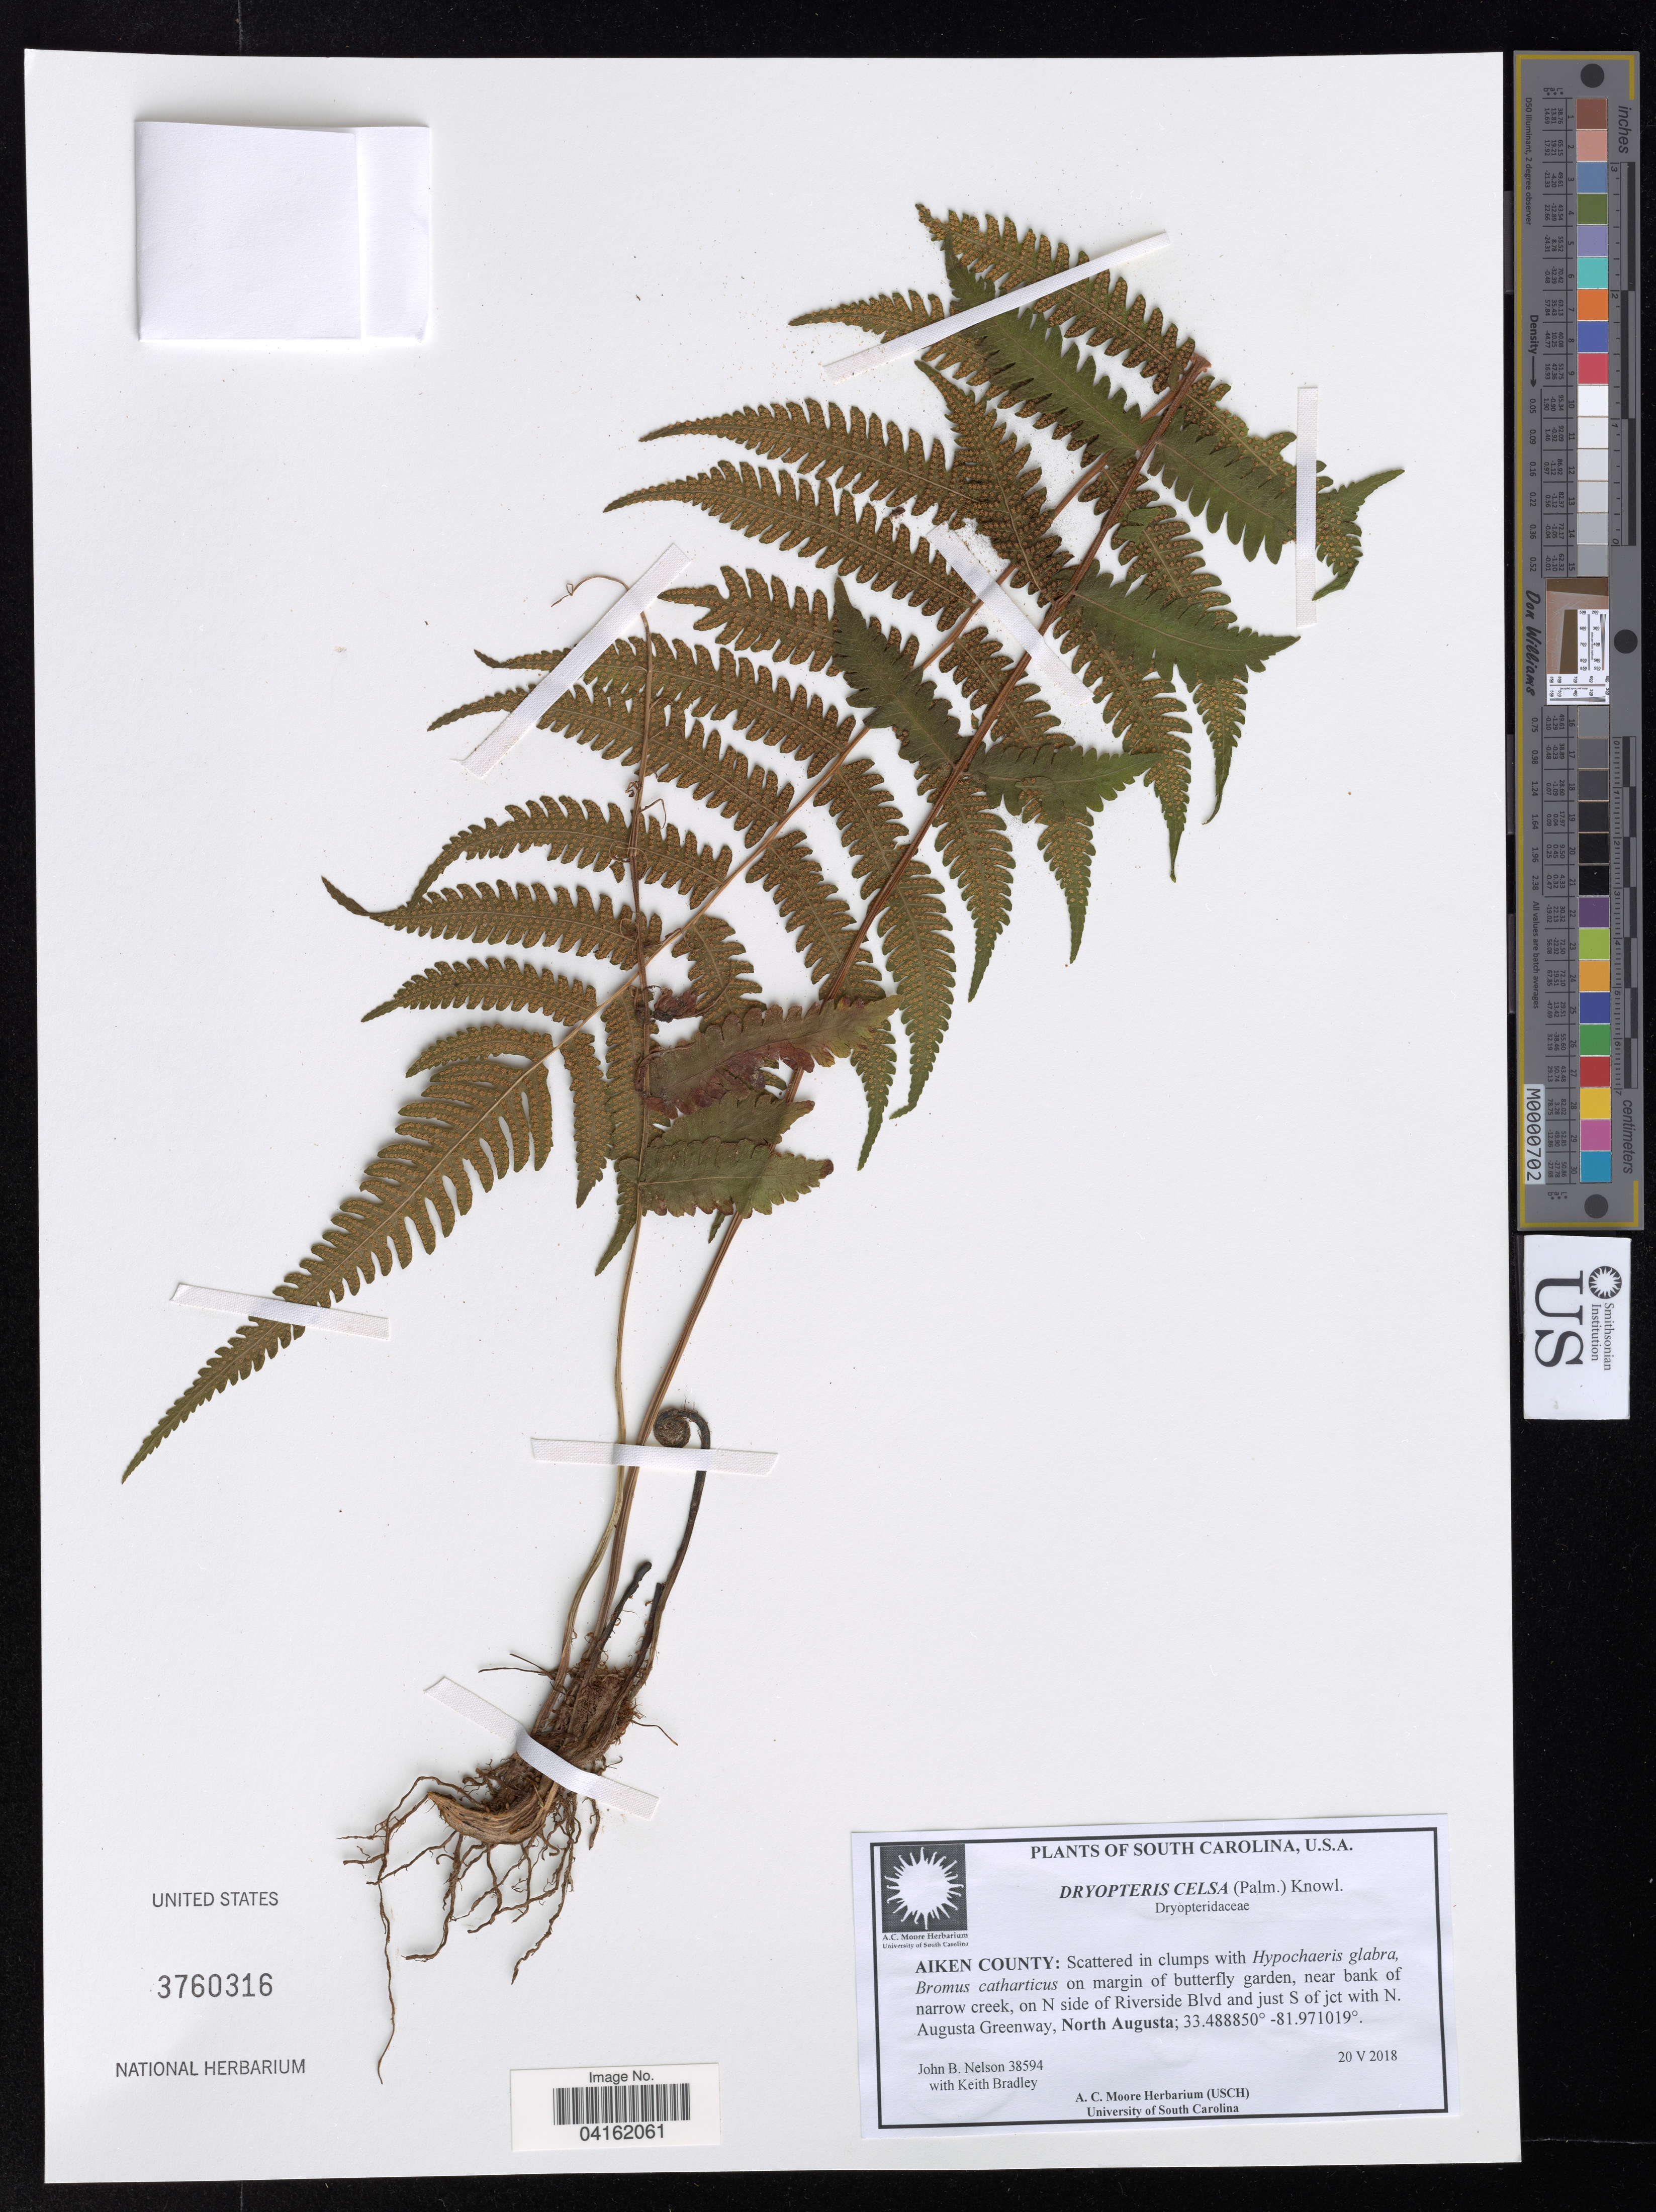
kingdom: Plantae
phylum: Tracheophyta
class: Polypodiopsida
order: Polypodiales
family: Dryopteridaceae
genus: Dryopteris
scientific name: Dryopteris celsa (W. Palmer) Knowlt., W. Palmer & C.L. Pollard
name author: (W. Palmer) Knowlt. et al.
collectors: J. Nelson & K. Bradley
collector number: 38594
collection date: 2018-05-20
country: United States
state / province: South Carolina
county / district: Aiken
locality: Aiken County: near bank of narrow creek, on N side of Riverside Blvd and just S of jct with N. Augusta Greenway, North Augusta.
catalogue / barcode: US 3760316